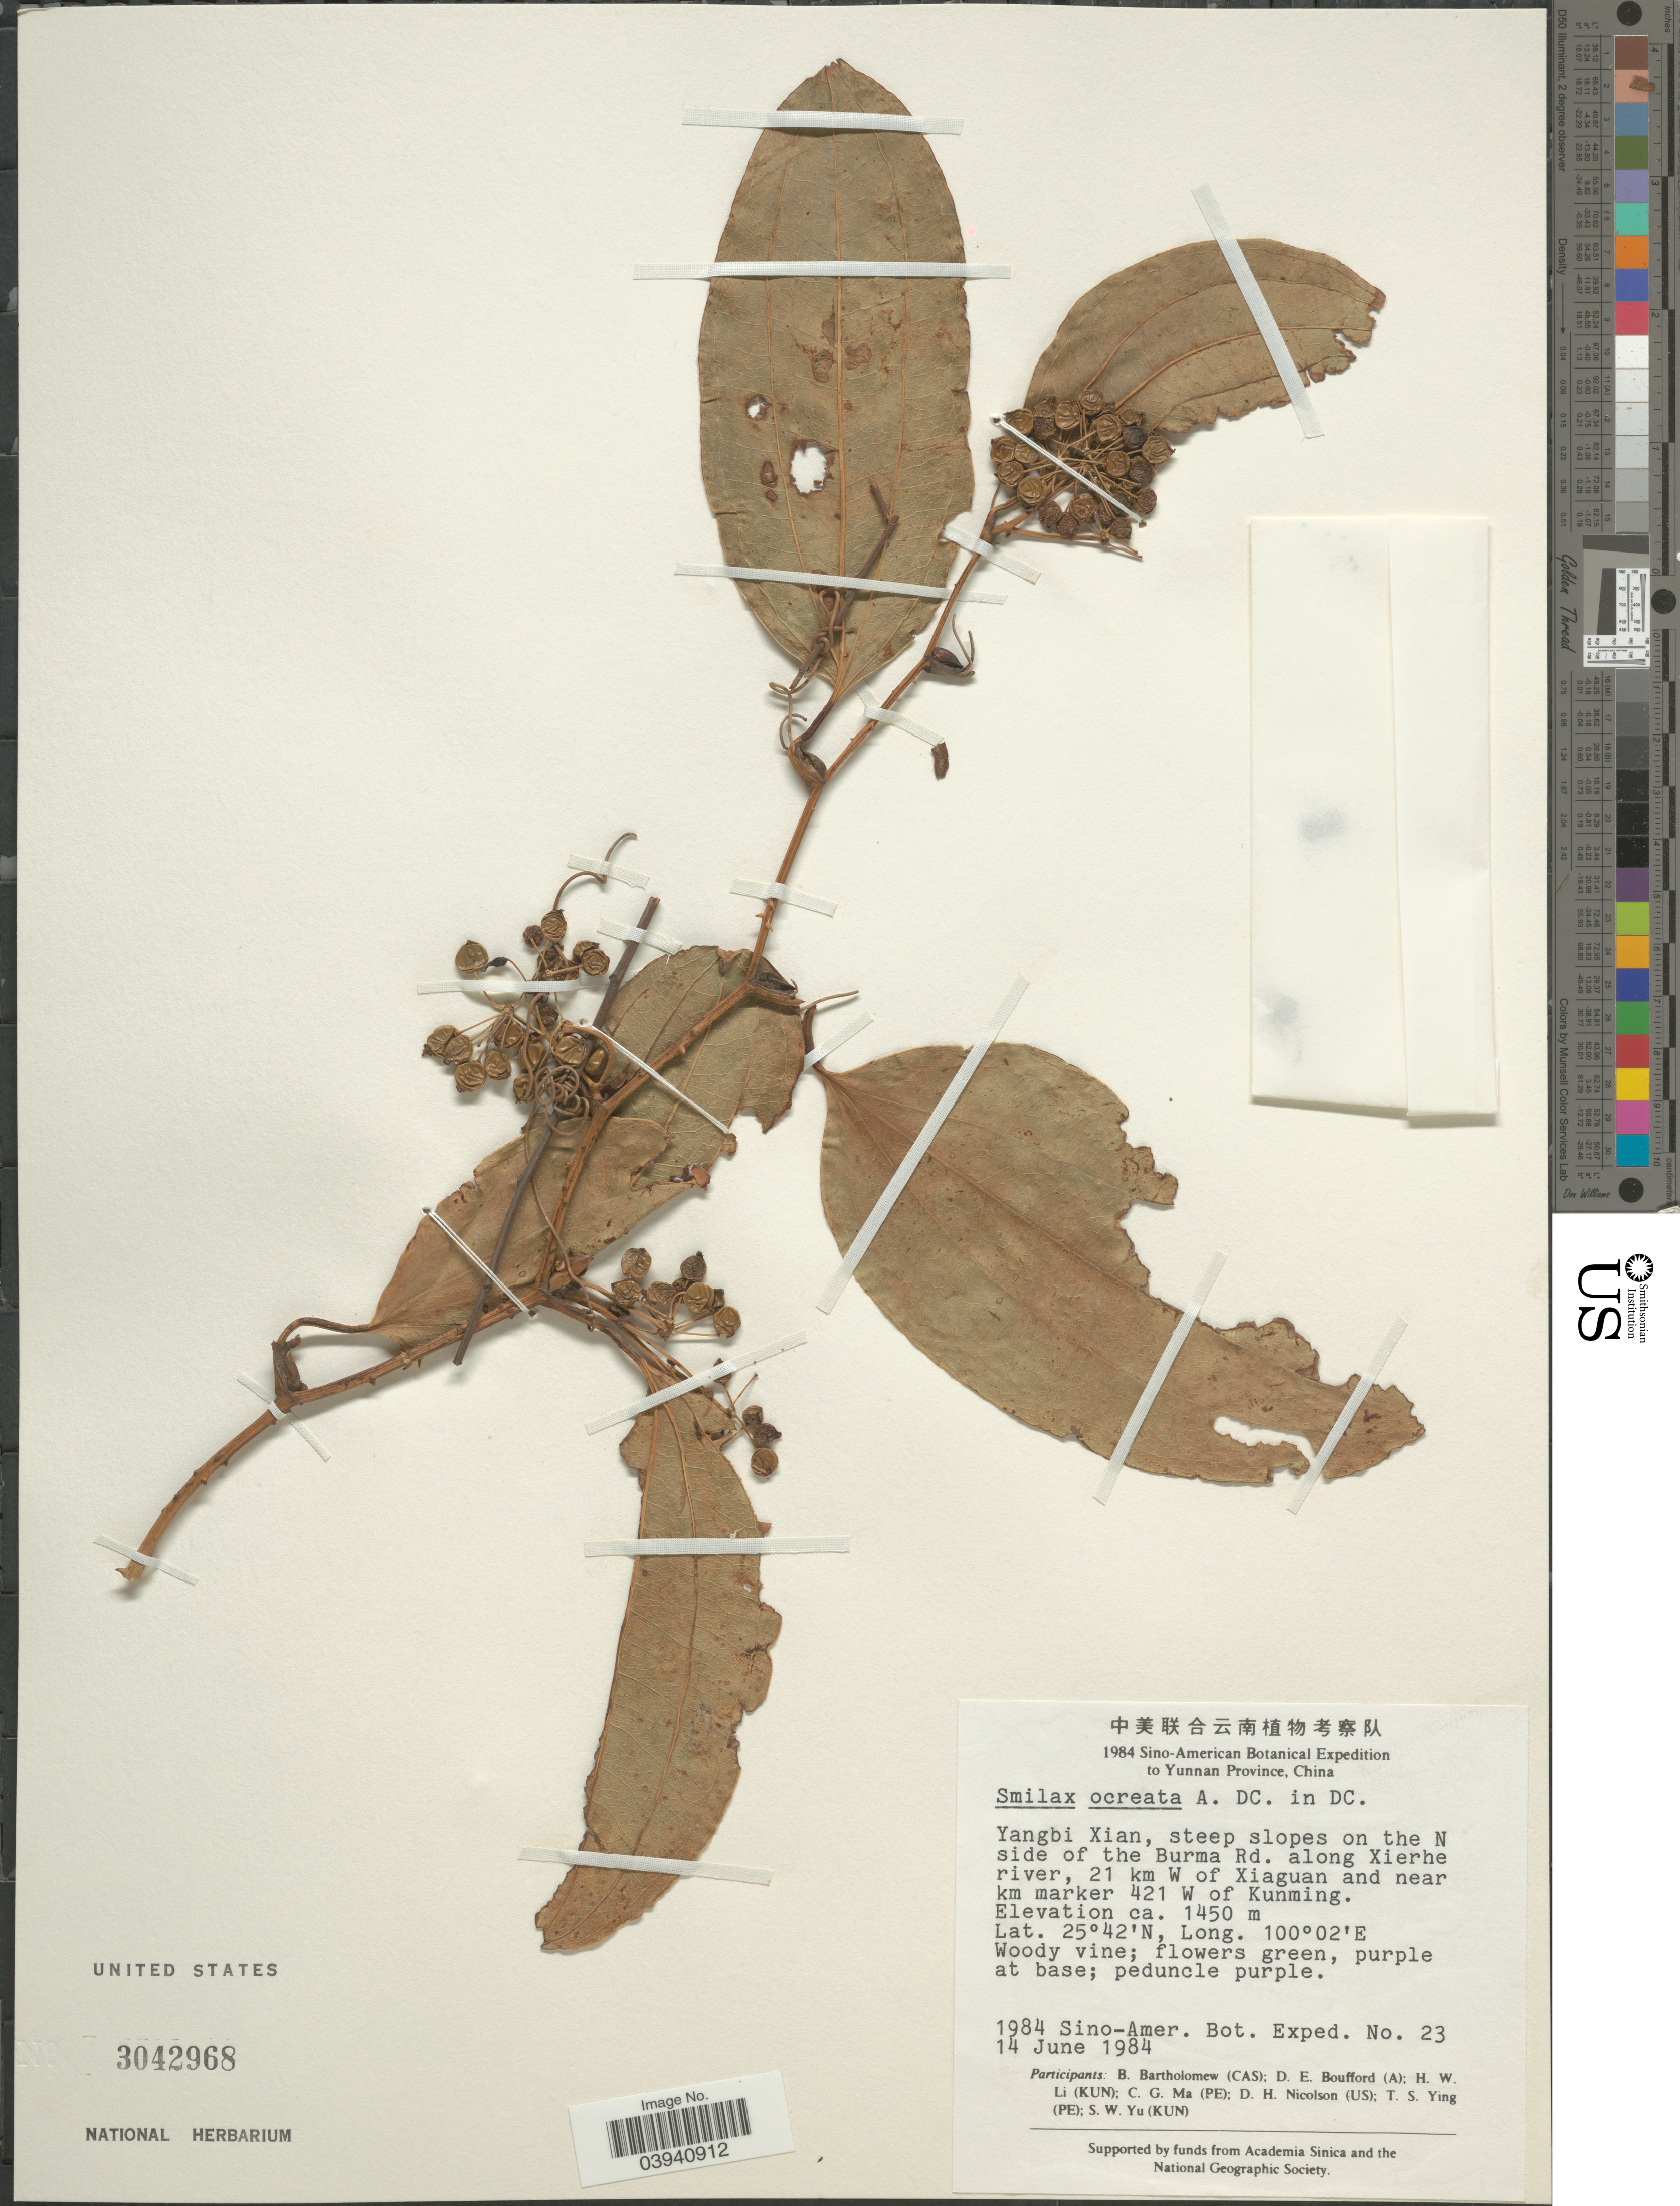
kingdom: Plantae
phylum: Tracheophyta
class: Liliopsida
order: Liliales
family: Smilacaceae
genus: Smilax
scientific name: Smilax ocreata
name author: A. DC.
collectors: Sino-Amer. Bot. Exped. 1984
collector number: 23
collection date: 1984-06-14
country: China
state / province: Yunnan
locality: Yangbi Xian, steep slopes on the N side of the Burma Rd. along Xierhe river, 21 km W of Xiaguan and near km marker 421 W of Kunming.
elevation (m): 1450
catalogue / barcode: US 3042968